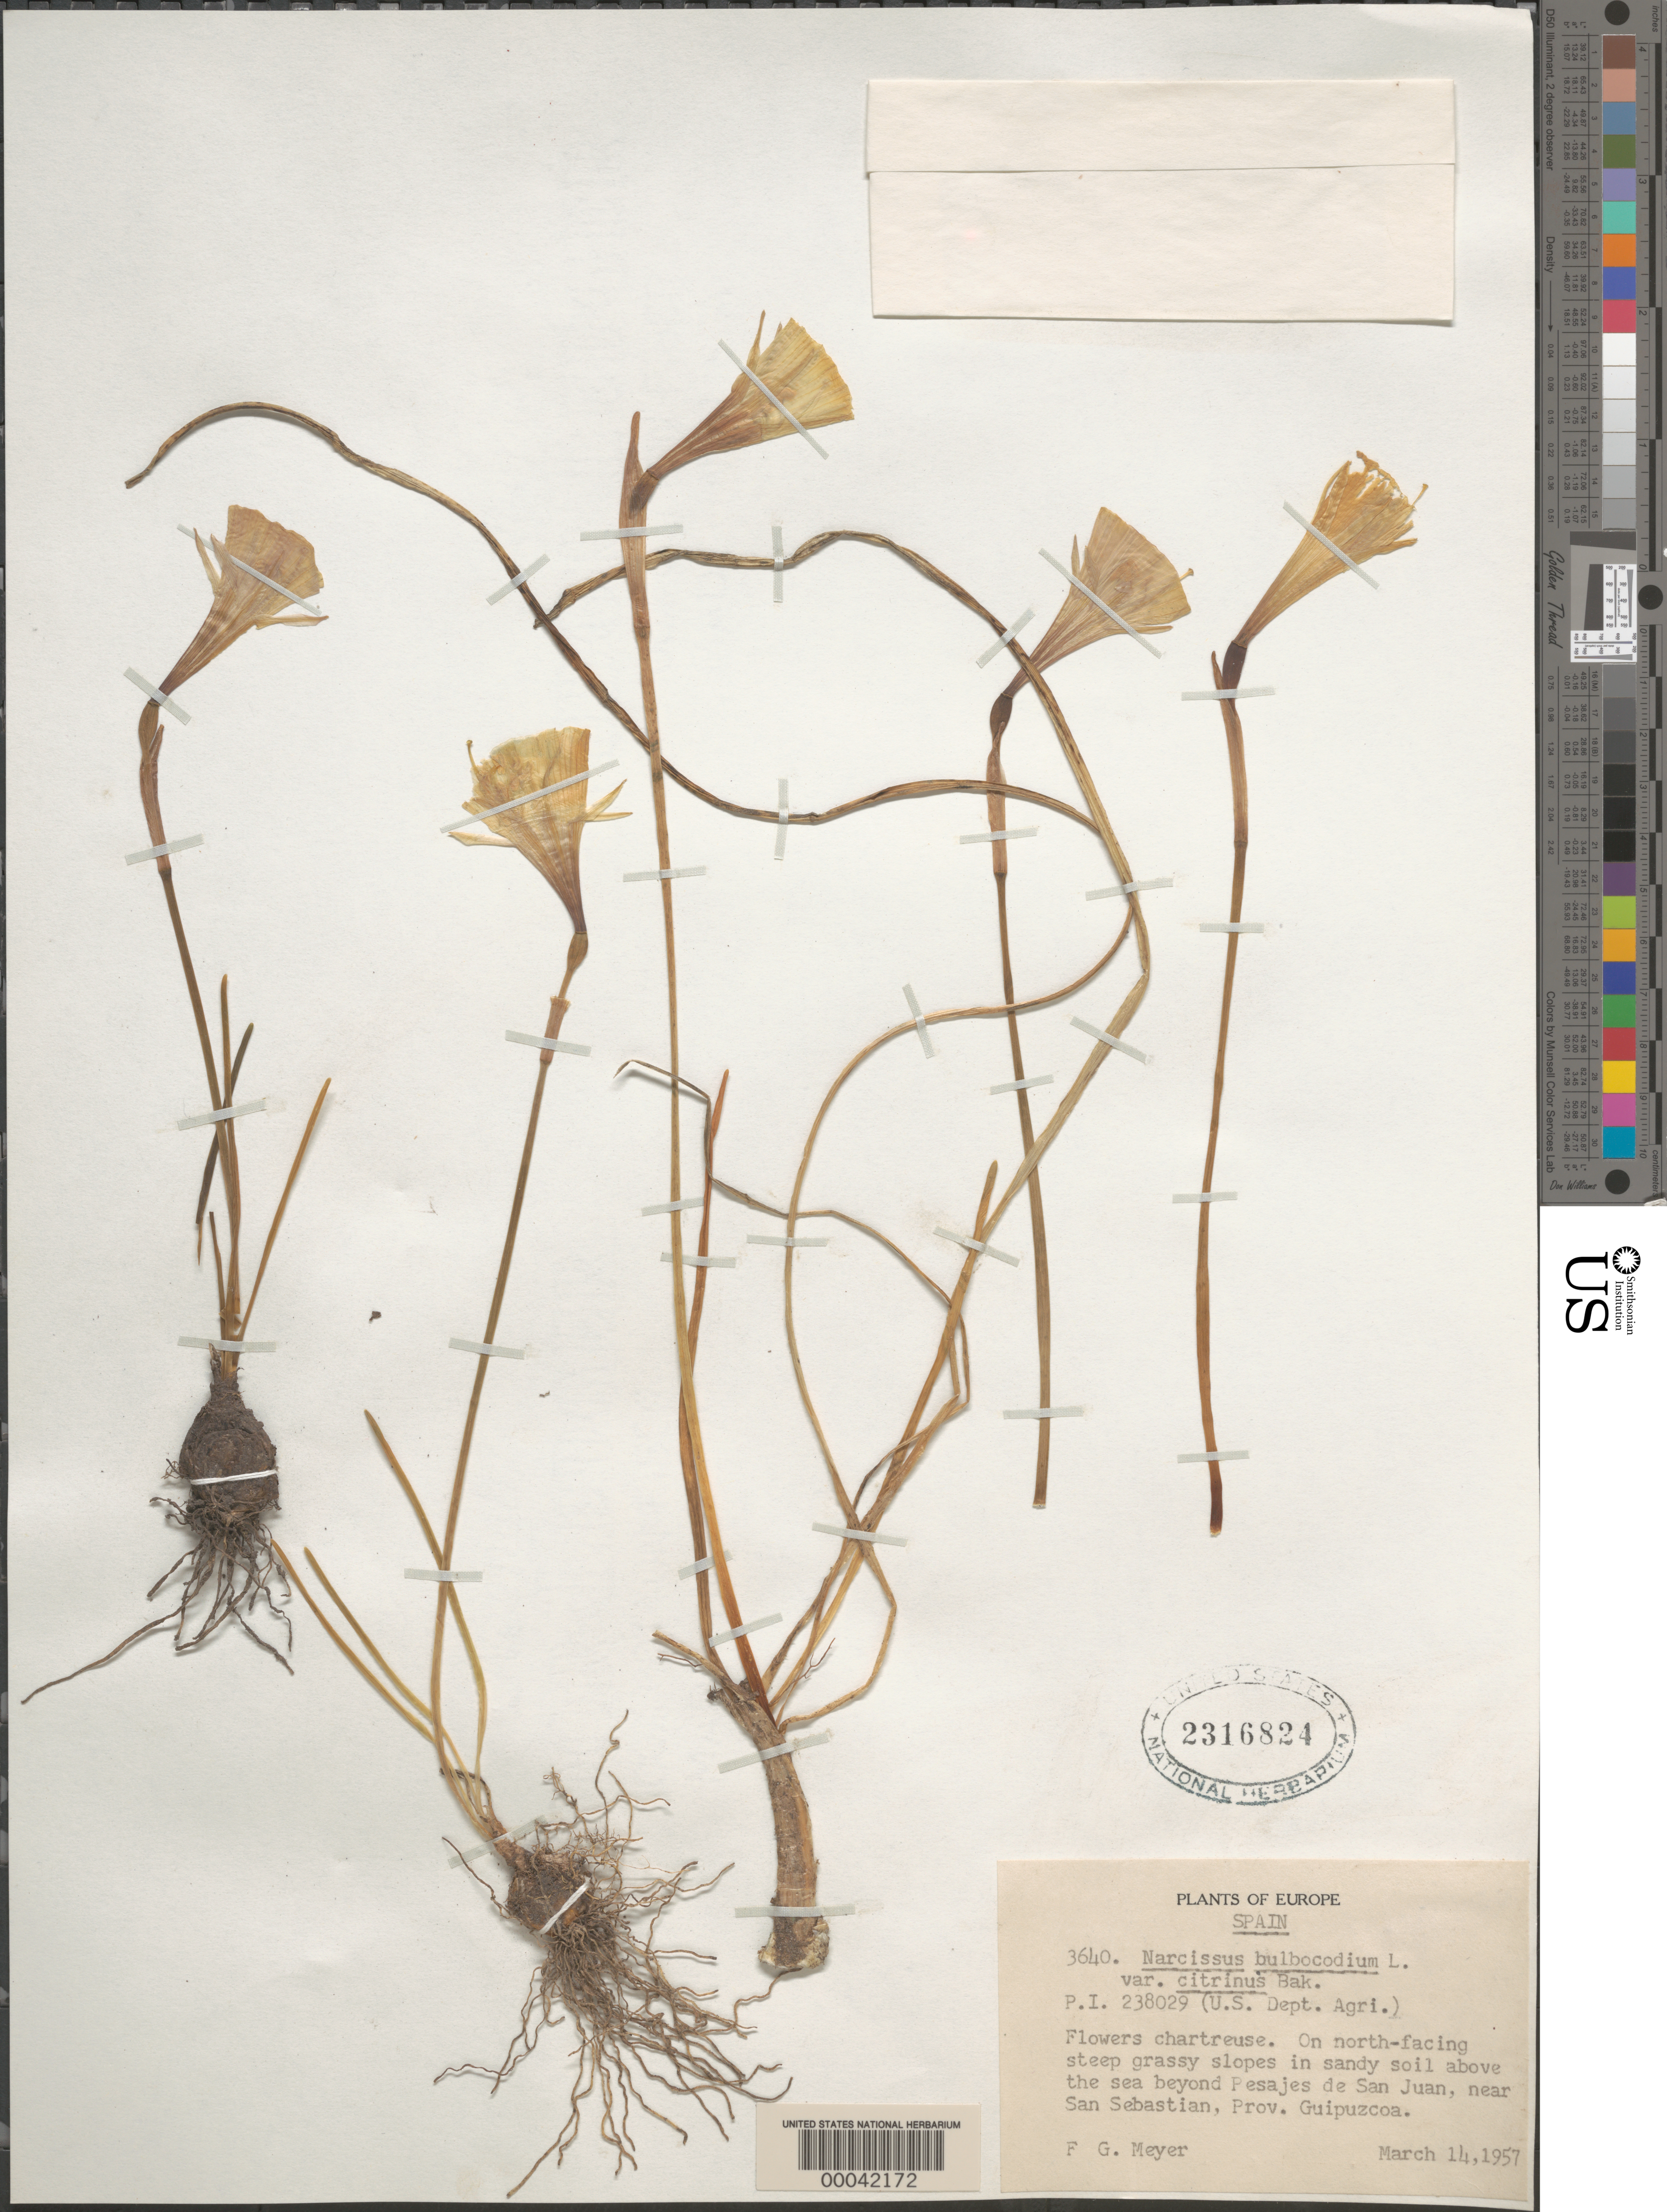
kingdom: Plantae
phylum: Tracheophyta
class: Liliopsida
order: Asparagales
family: Amaryllidaceae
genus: Narcissus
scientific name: Narcissus bulbocodium var. citrinus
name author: (Baker) Voss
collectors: F. G. Meyer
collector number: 3640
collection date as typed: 14 Mar 1957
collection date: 1957-03-14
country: Spain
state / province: Erkidegoa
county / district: Guipúzcoa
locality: Beyond pesajes de san juan, near san sebastian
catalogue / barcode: US 2316824